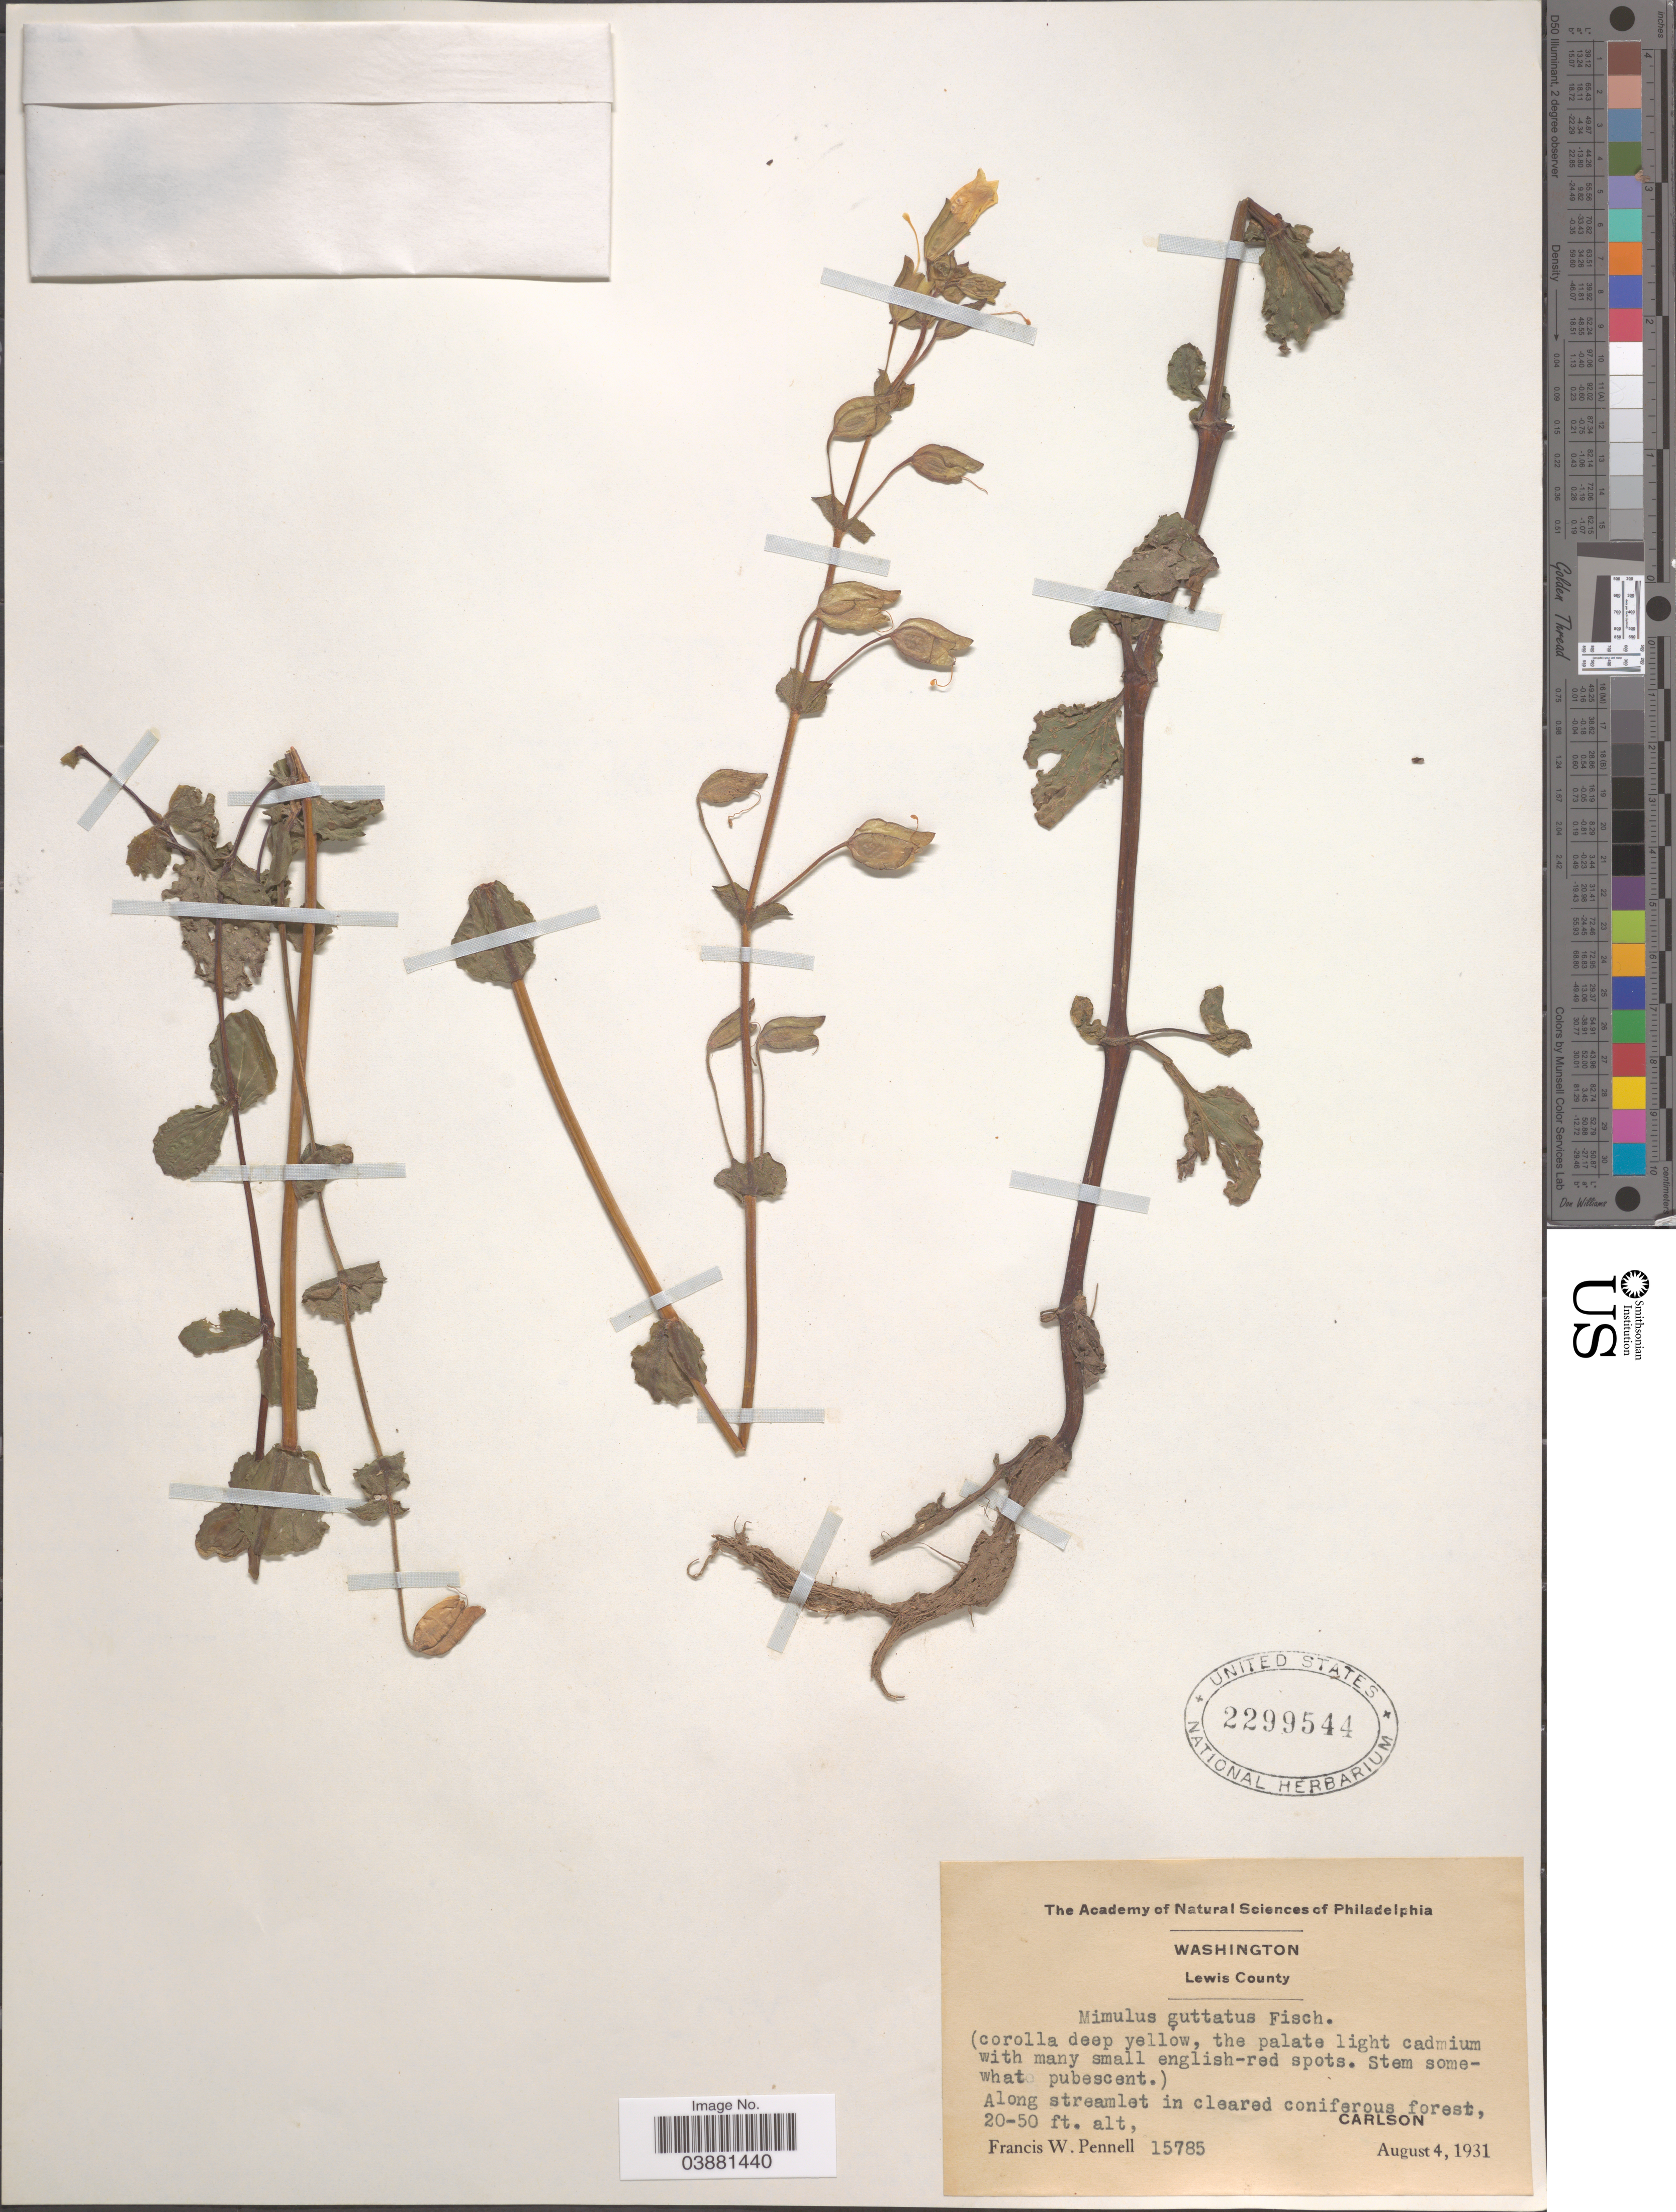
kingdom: Plantae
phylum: Tracheophyta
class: Magnoliopsida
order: Lamiales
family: Phrymaceae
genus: Mimulus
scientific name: Mimulus guttatus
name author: DC.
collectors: F. W. Pennell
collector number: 15785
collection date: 1931-08-04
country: United States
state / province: Washington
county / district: Lewis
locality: Lewis County. Along streamlet in cleared coniferous forest, Carlson.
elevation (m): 6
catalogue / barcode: US 2299544